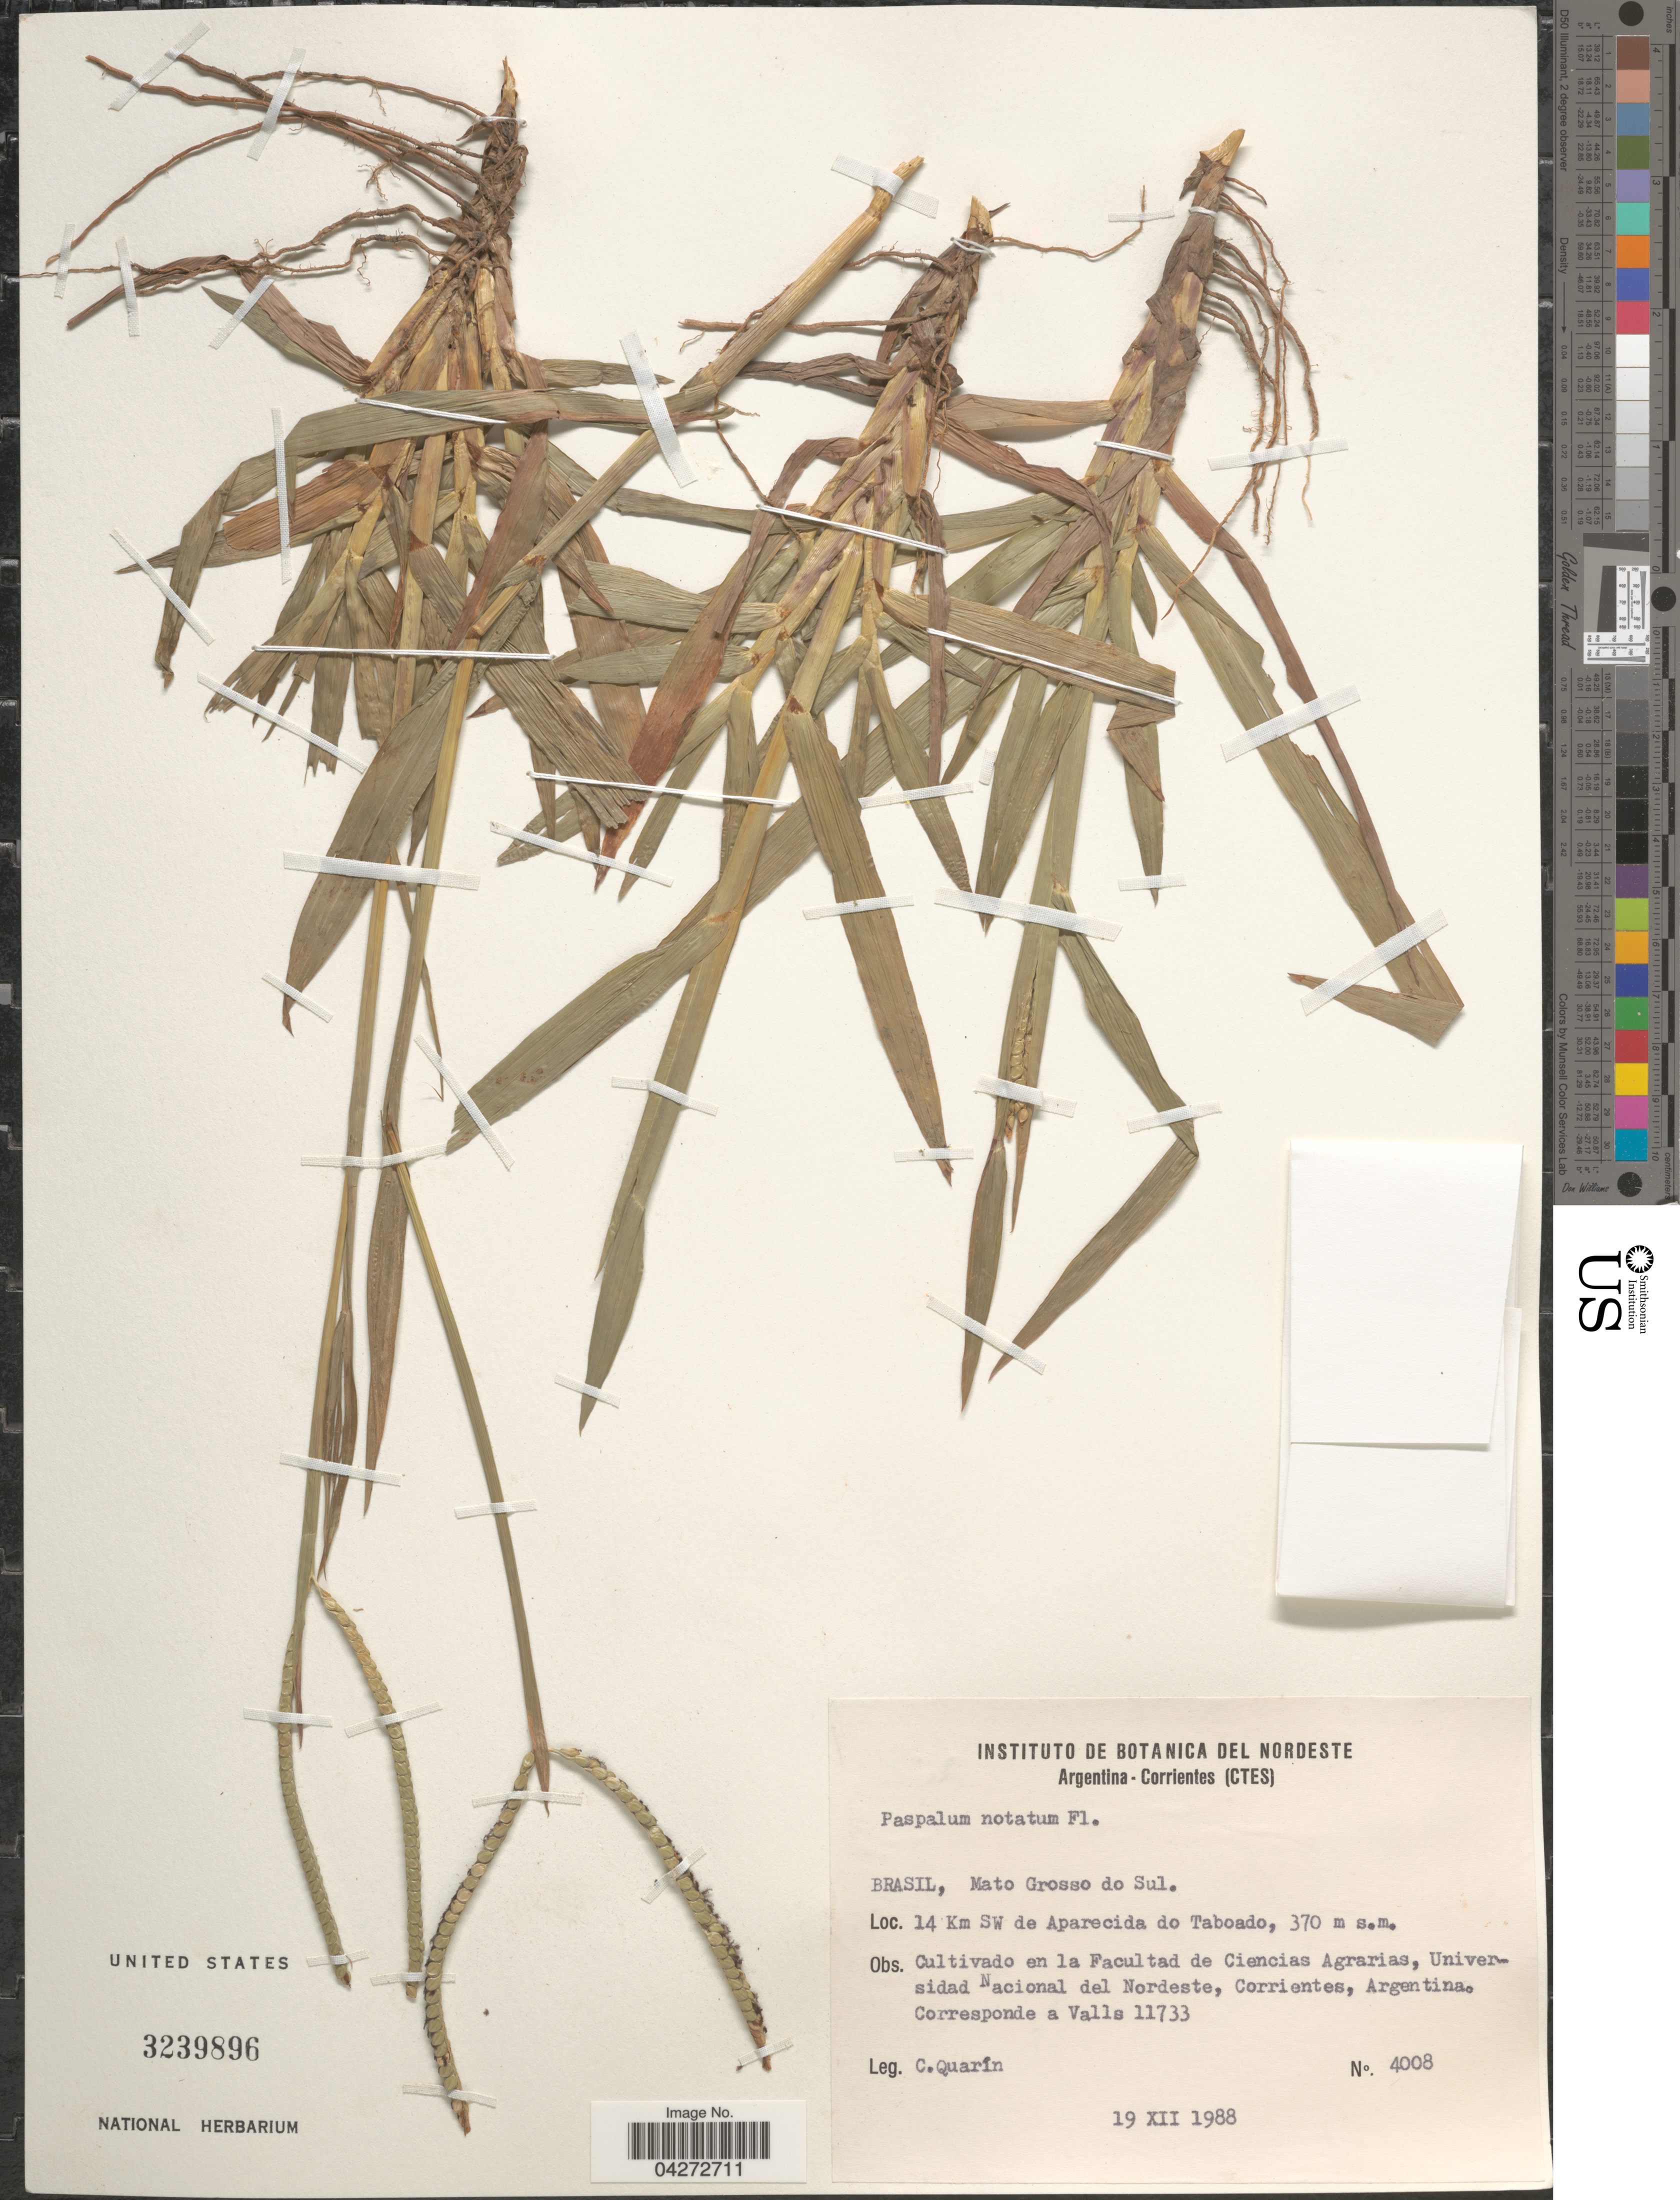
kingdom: Plantae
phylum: Tracheophyta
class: Liliopsida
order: Poales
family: Poaceae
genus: Paspalum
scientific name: Paspalum notatum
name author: Flüggé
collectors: C. Quarín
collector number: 4008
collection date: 1988-12-19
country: Argentina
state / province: Corrientes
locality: Cultivado en la Facultad de Ciencias Agrarias, Universidad Nacional del Nordeste, Corrientes, Argentina. Corresponde a Valls 11733.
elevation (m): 370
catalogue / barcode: US 3239896